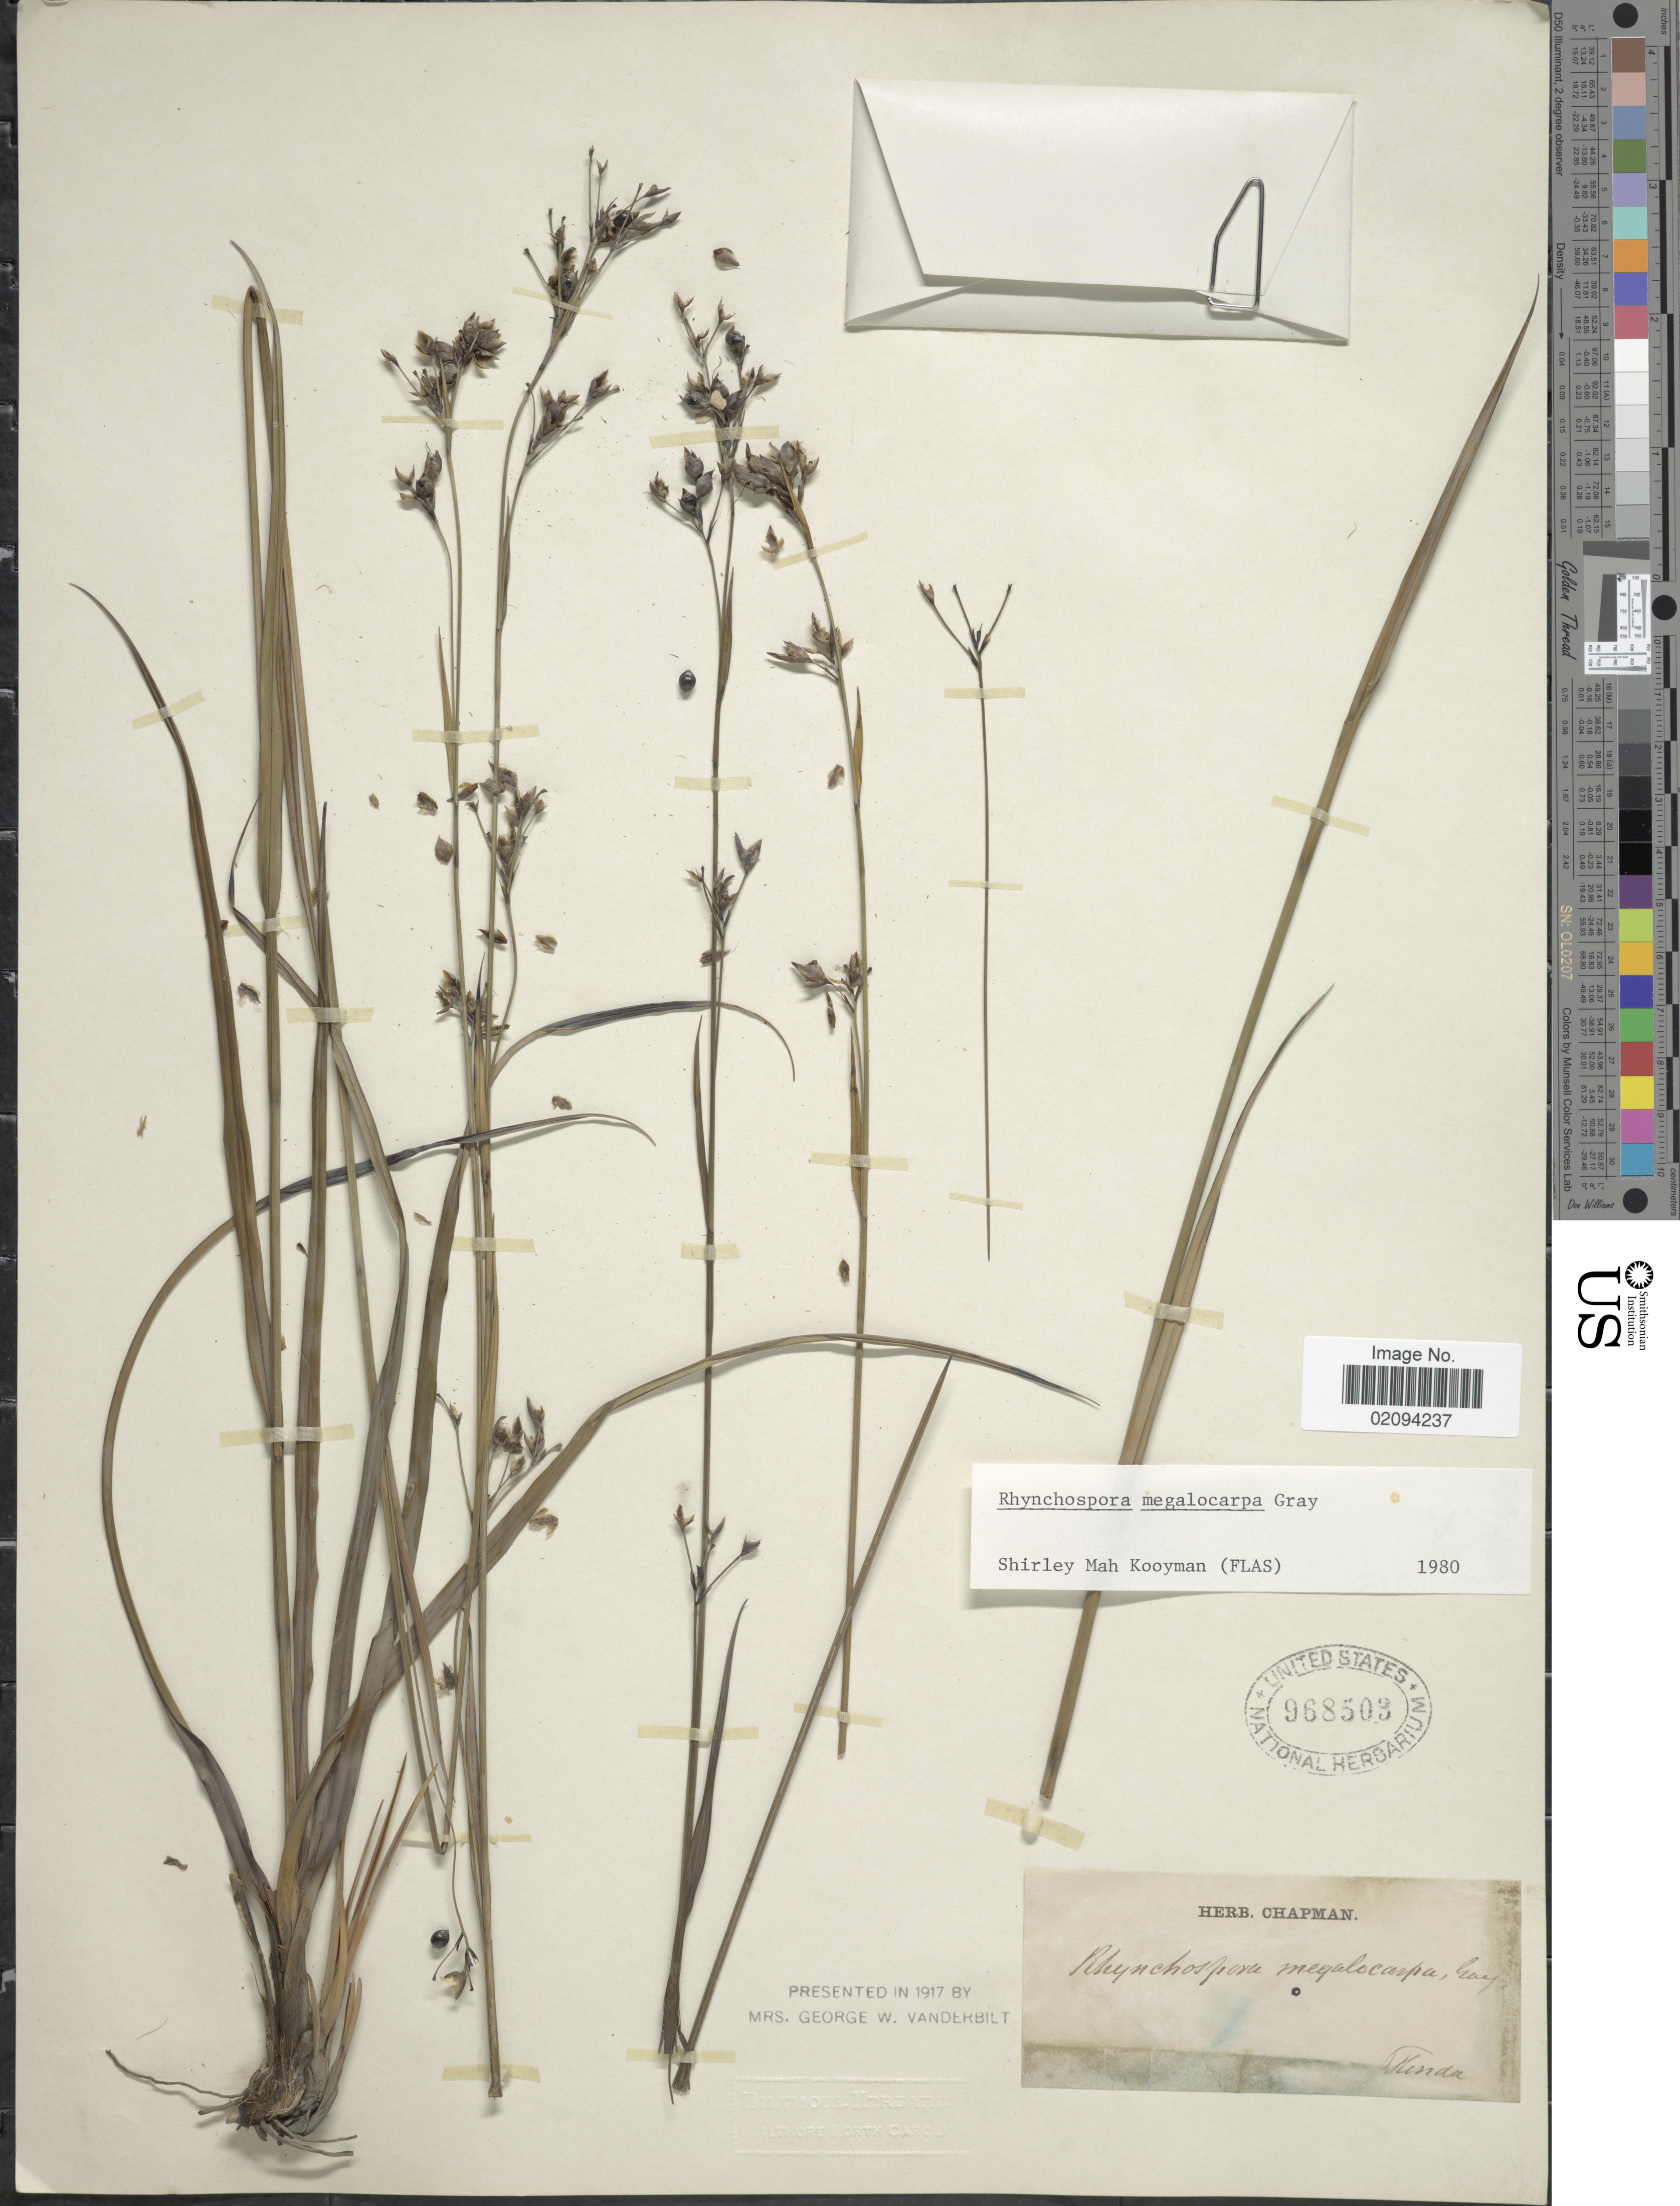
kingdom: Plantae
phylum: Tracheophyta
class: Liliopsida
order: Poales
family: Cyperaceae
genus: Rhynchospora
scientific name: Rhynchospora megalocarpa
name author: A. Gray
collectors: ex herb. Chapman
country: United States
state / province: Florida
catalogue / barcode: US 968503